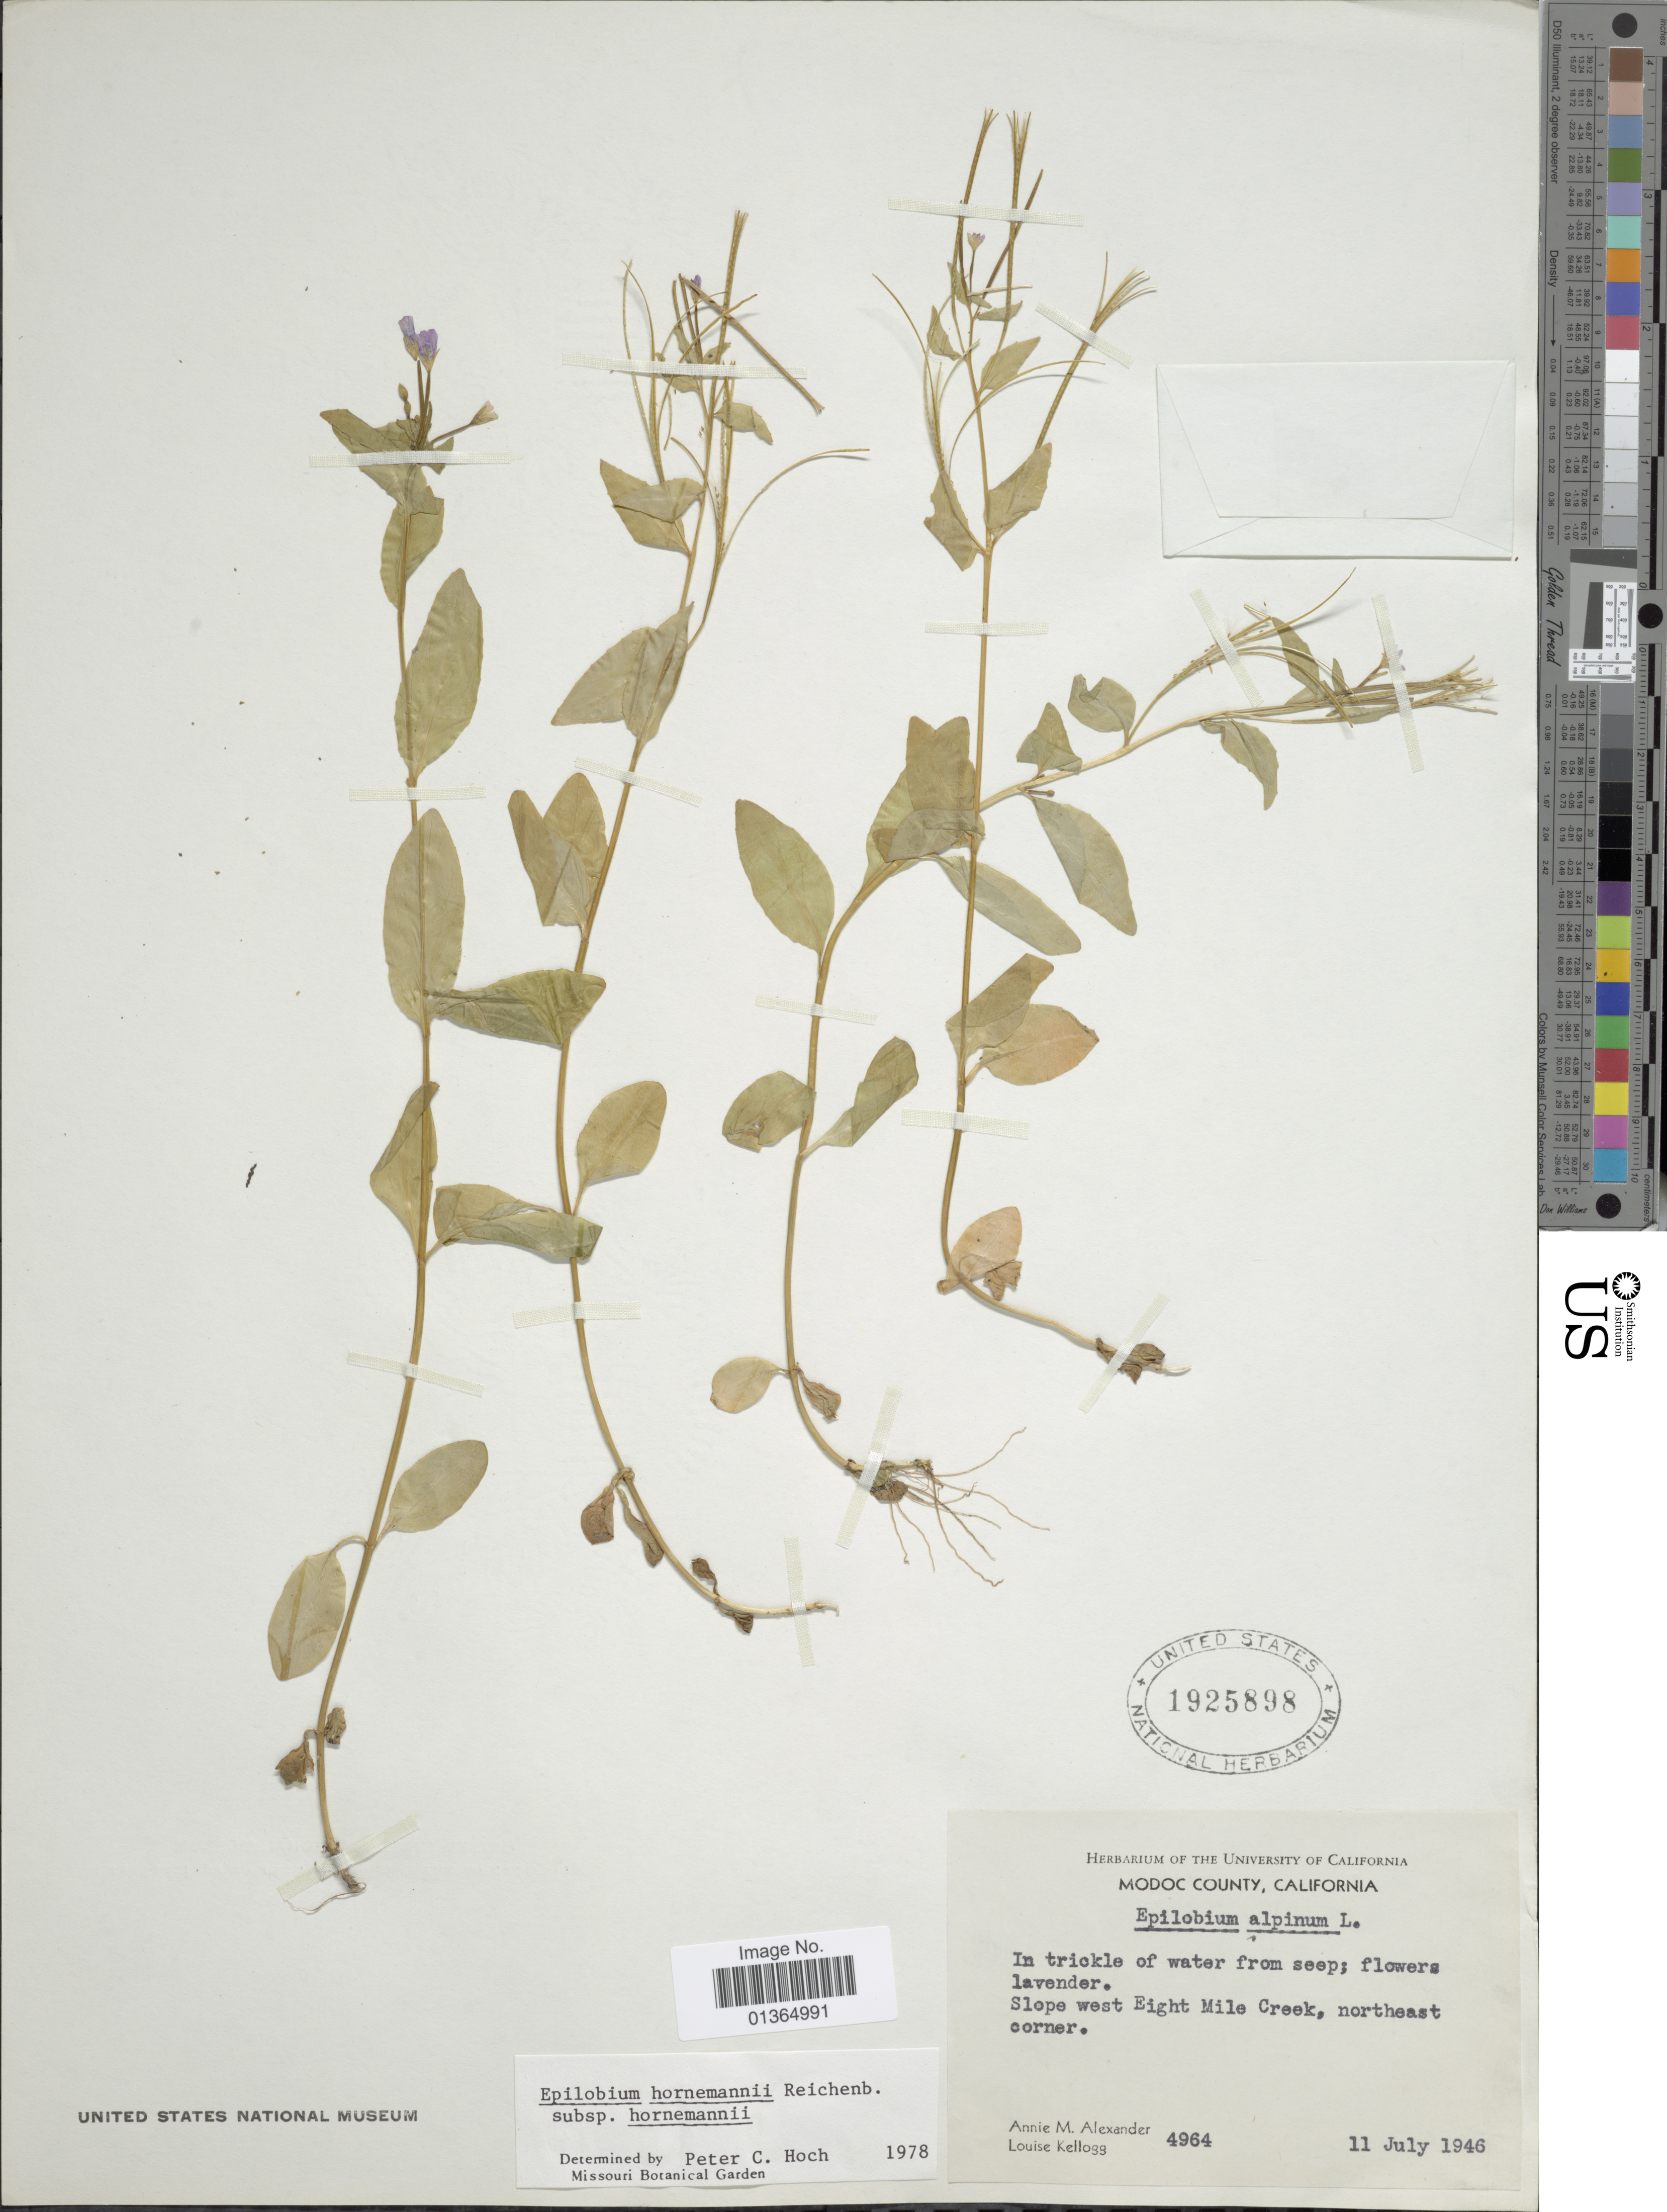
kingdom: Plantae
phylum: Tracheophyta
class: Magnoliopsida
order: Myrtales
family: Onagraceae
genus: Epilobium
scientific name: Epilobium hornemannii subsp. hornemannii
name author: Rchb.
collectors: A. M. Alexander & L. Kellogg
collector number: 4964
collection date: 1946-07-11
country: United States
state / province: California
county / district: Modoc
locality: Modoc County. Slope west Eight Mile Creek, northeast corner.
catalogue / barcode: US 1925898